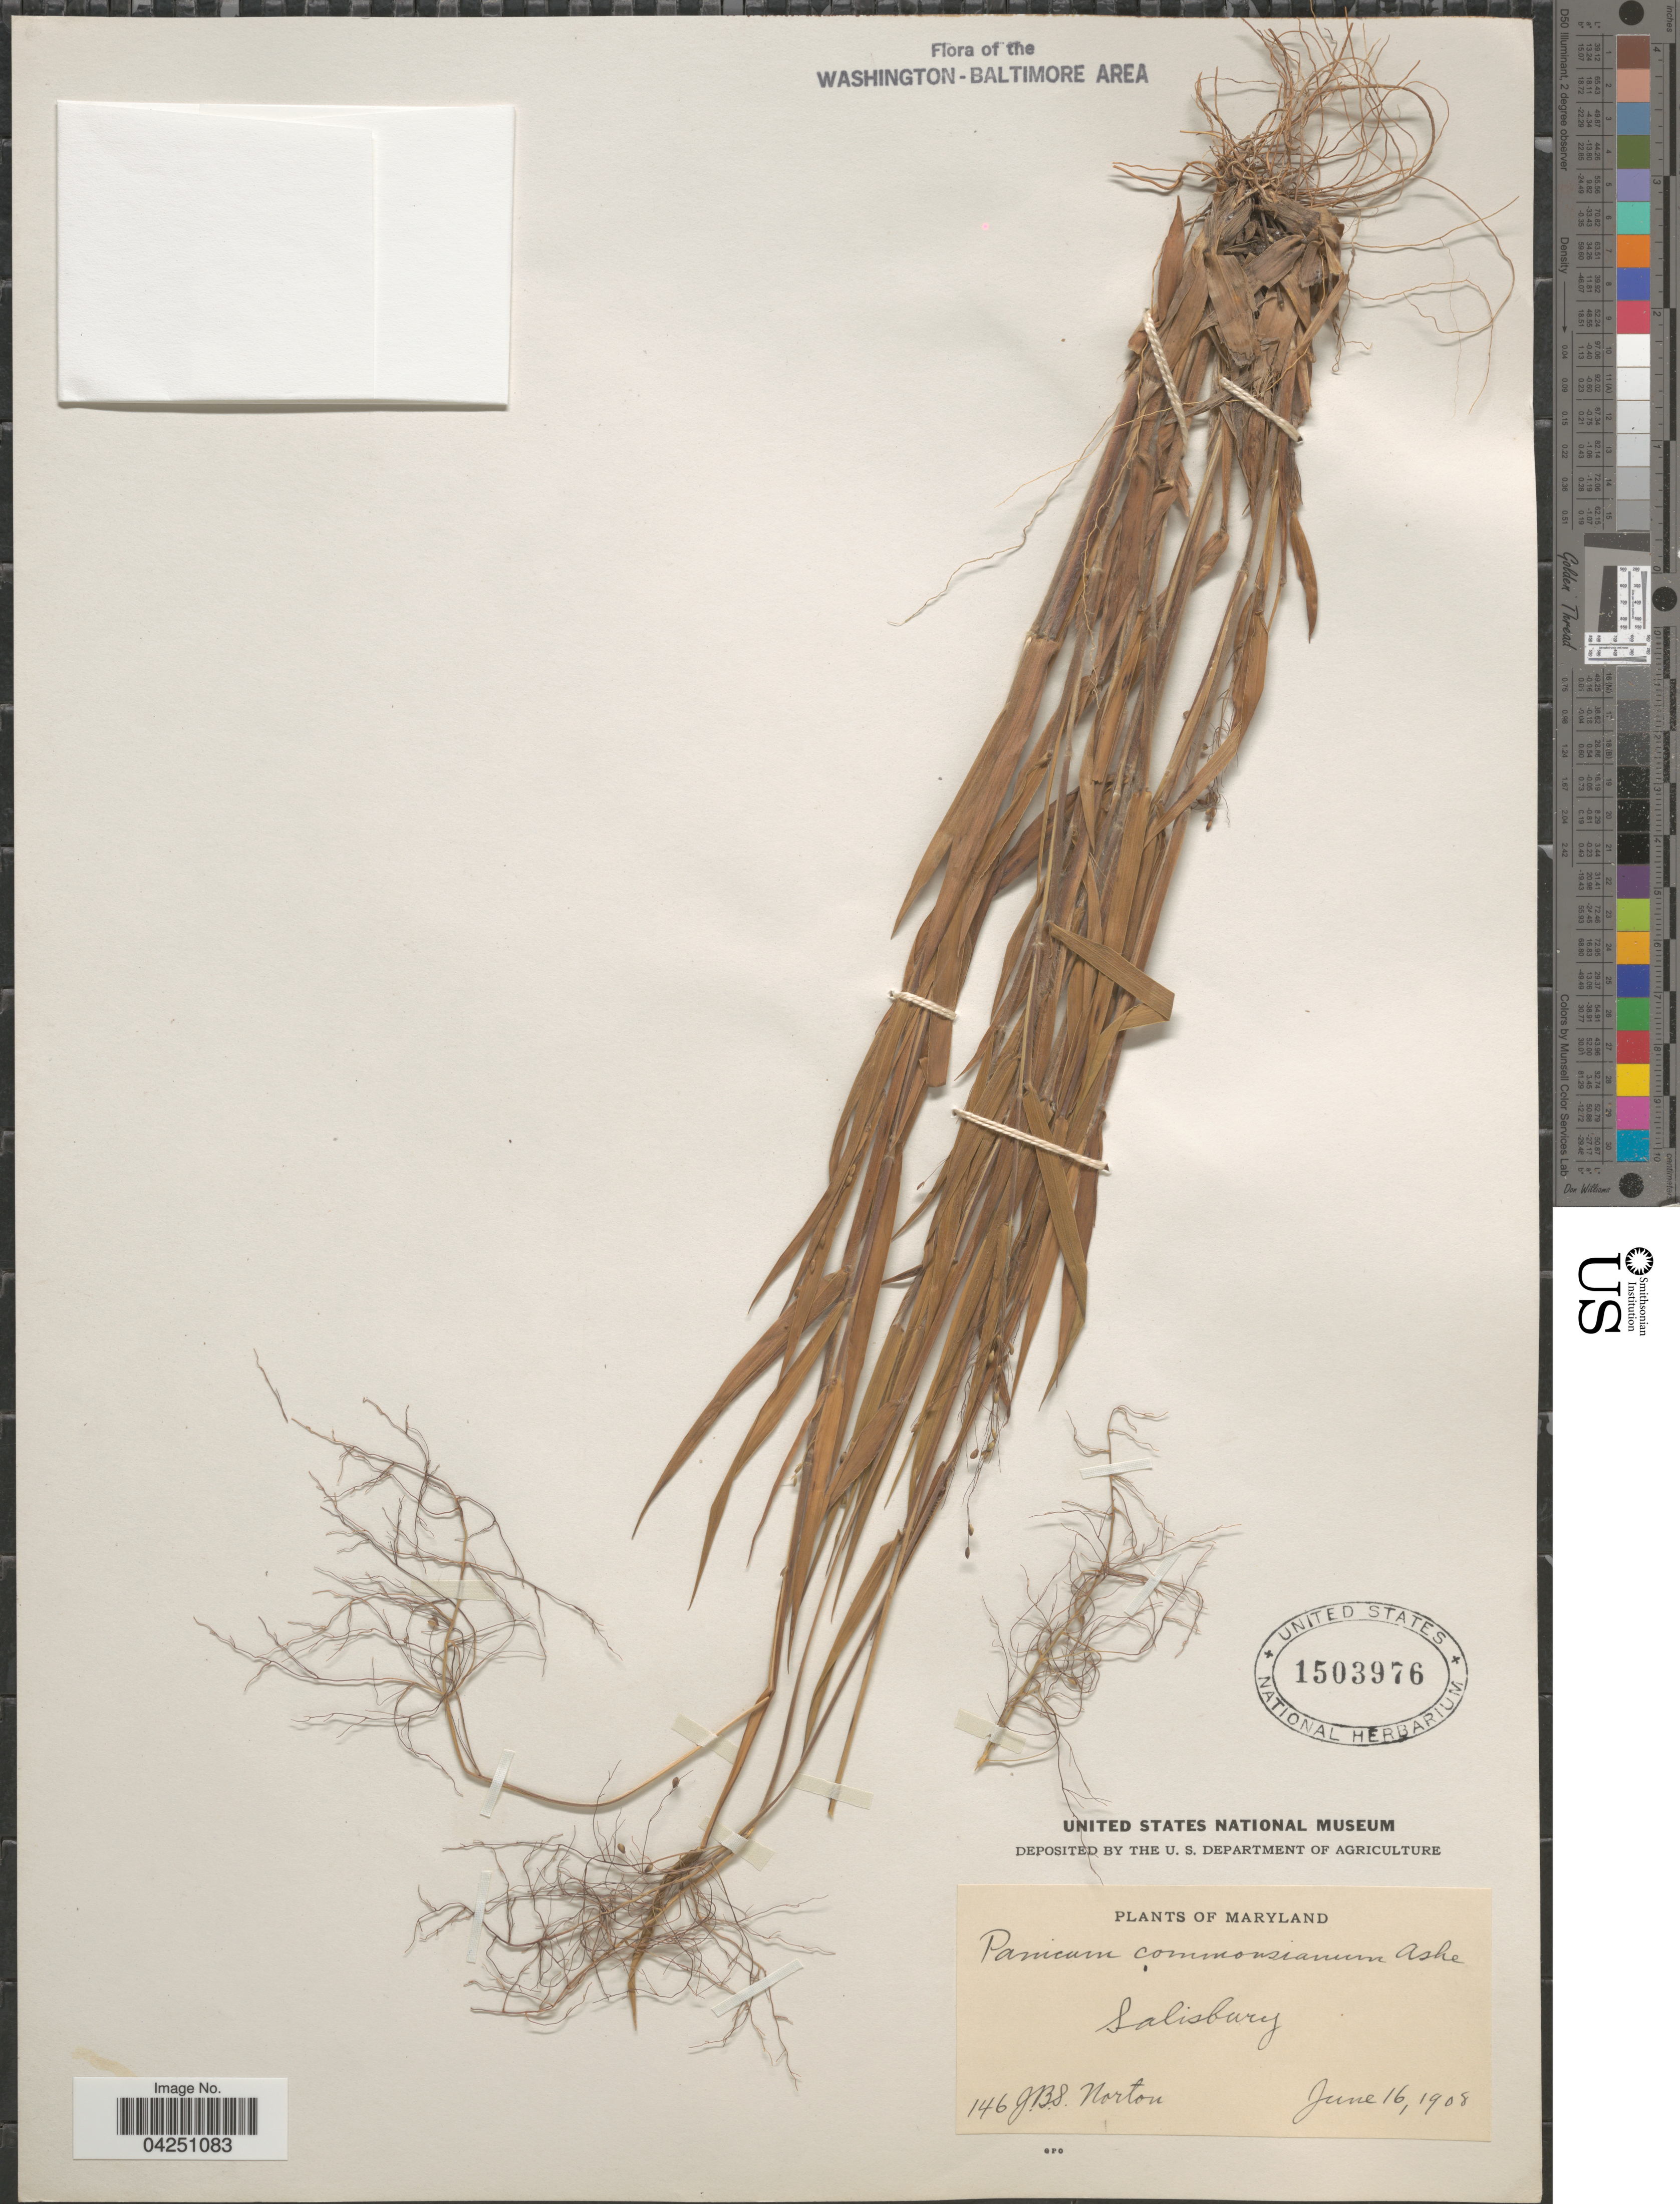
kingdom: Plantae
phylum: Tracheophyta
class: Liliopsida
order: Poales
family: Poaceae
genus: Dichanthelium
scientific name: Dichanthelium acuminatum var. acuminatum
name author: (Sw.) Gould & C.A. Clark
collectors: J. B. S. Norton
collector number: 146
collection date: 1908-06-16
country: United States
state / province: Maryland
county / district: Wicomico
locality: Salisbury.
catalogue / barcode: US 1503976